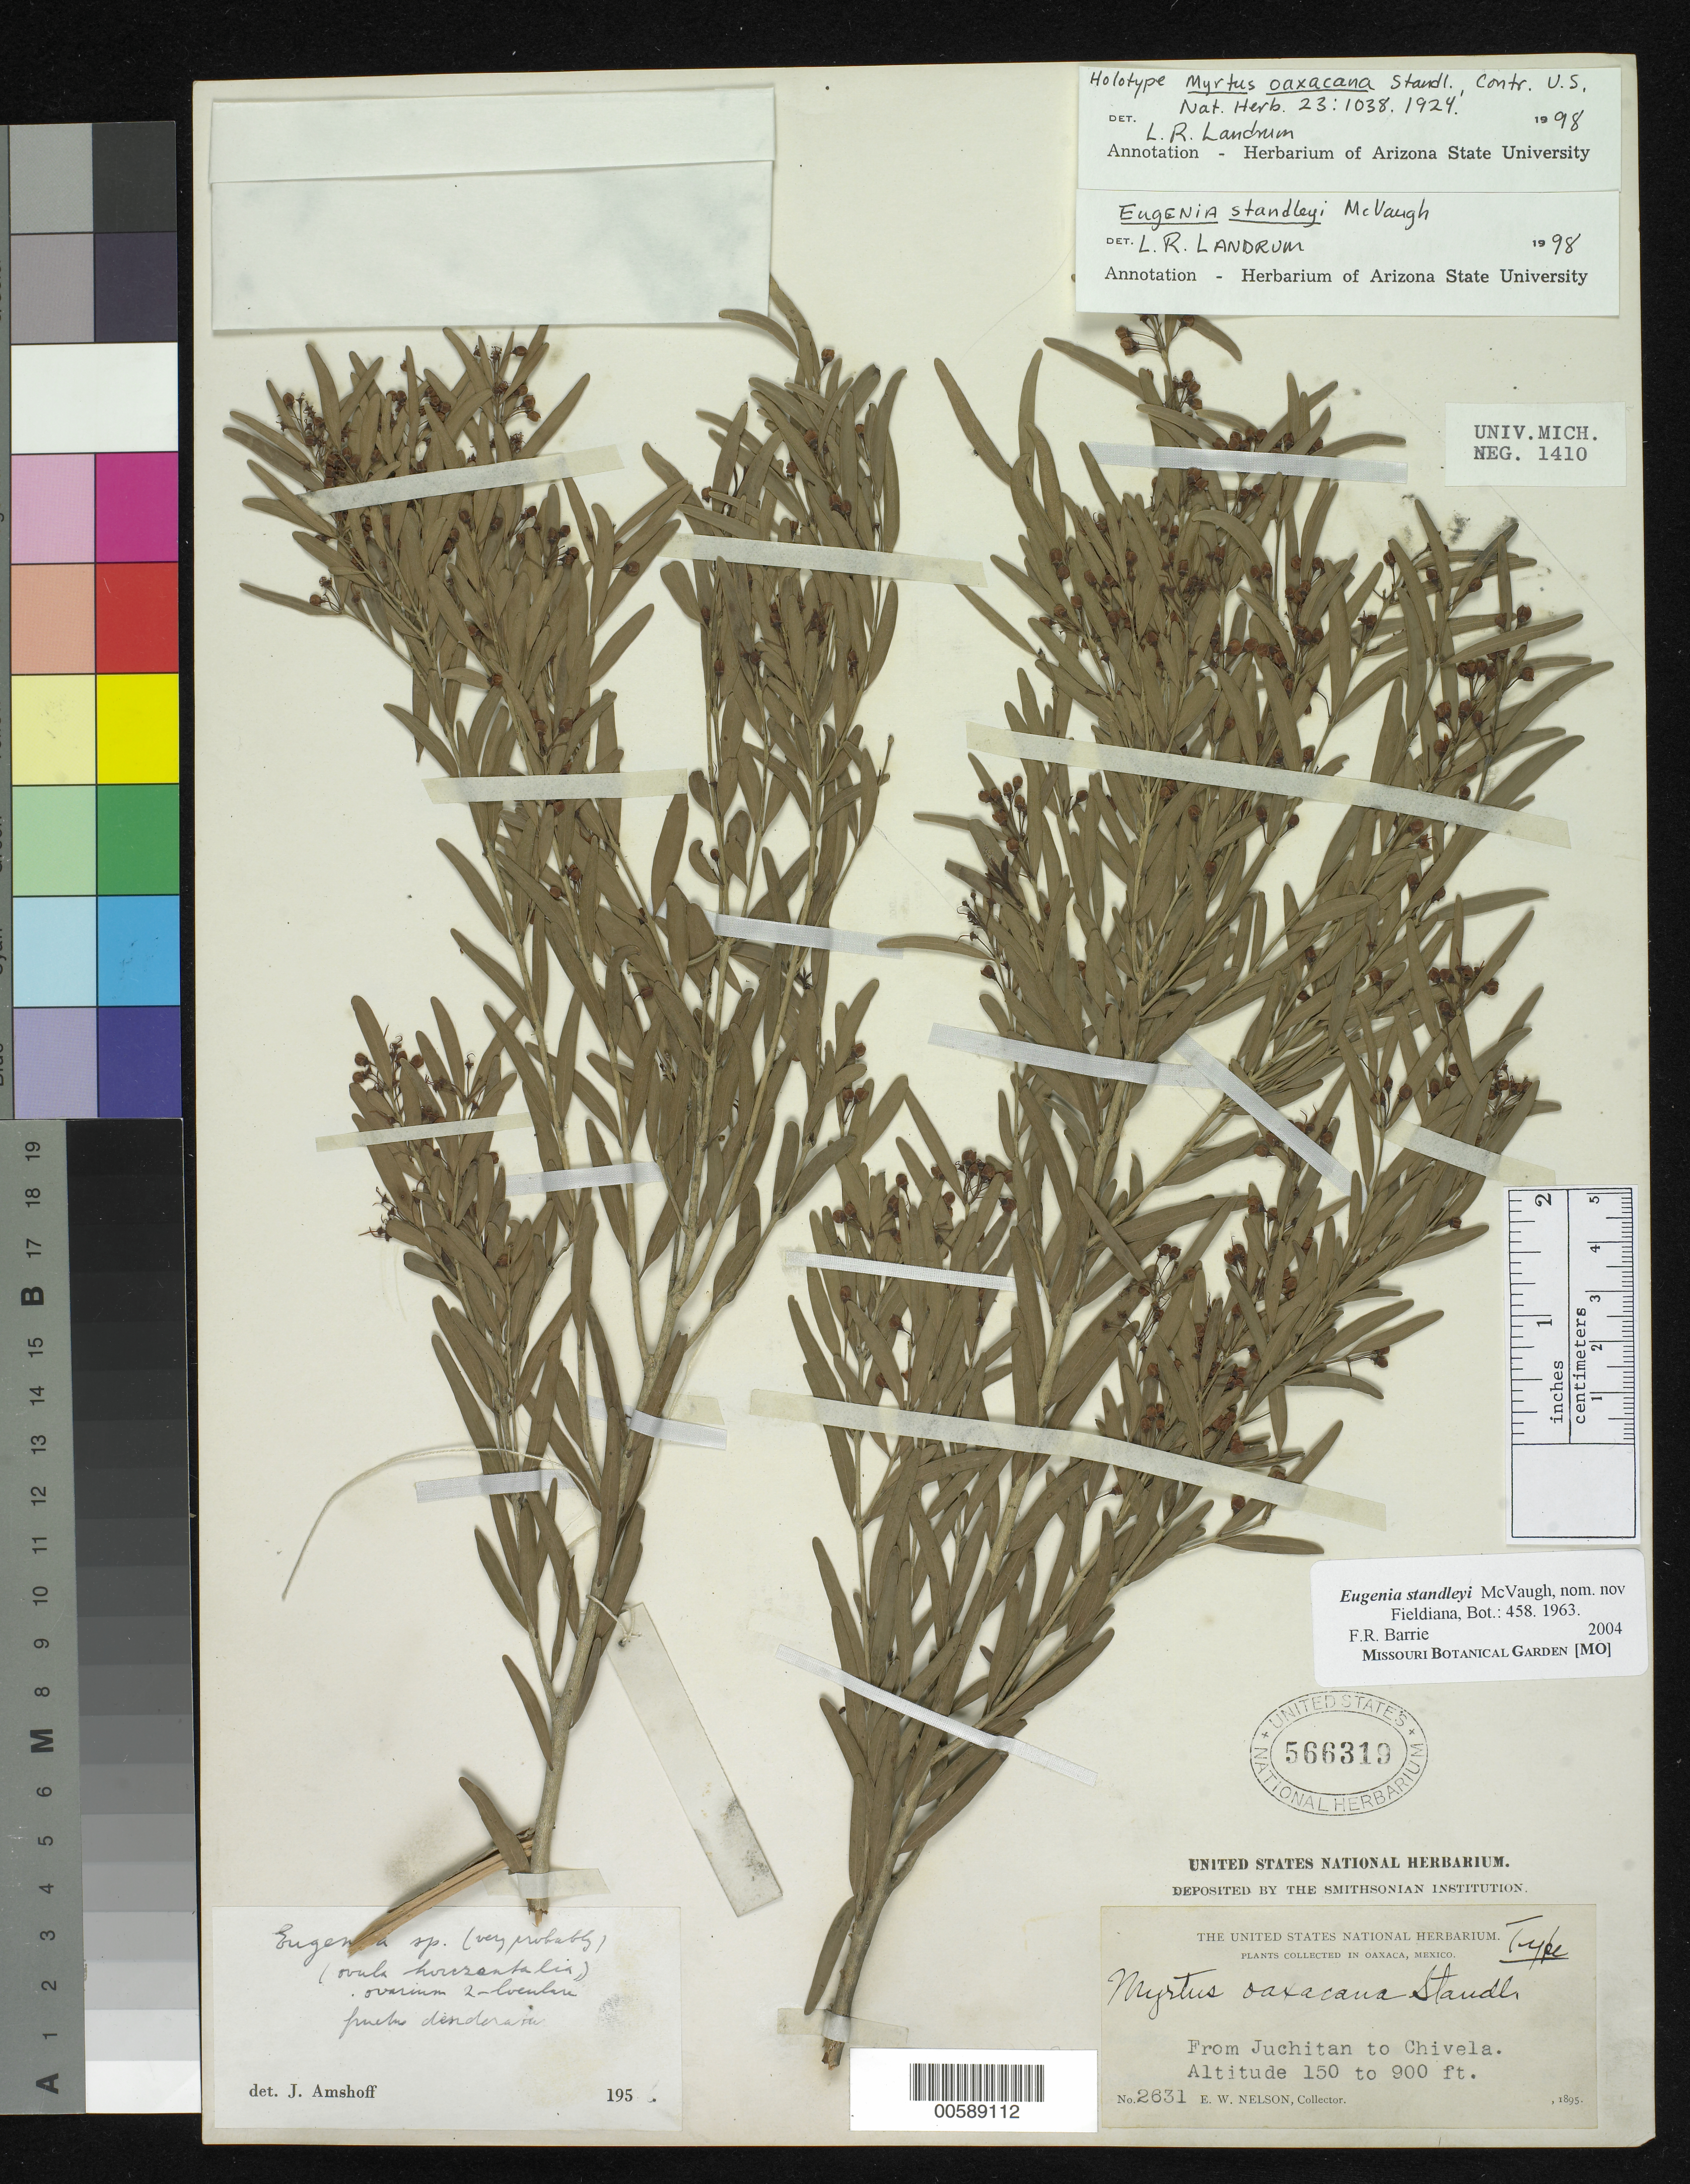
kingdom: Plantae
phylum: Tracheophyta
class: Magnoliopsida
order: Myrtales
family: Myrtaceae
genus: Myrtus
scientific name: Myrtus oaxacana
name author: Standl.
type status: Holotype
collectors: E. W. Nelson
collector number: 2631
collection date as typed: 1895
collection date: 1895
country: Mexico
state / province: Oaxaca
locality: From Juchitan to Chivela.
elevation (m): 46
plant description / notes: Replacement name for Myrtus oaxacana Standl., non Eugenia oaxacana O. Berg 1861.; Also a holotype of Eugenia standleyi McVaugh.; Also a holotype of Myrtus oaxacana Standl.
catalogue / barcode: US 566319